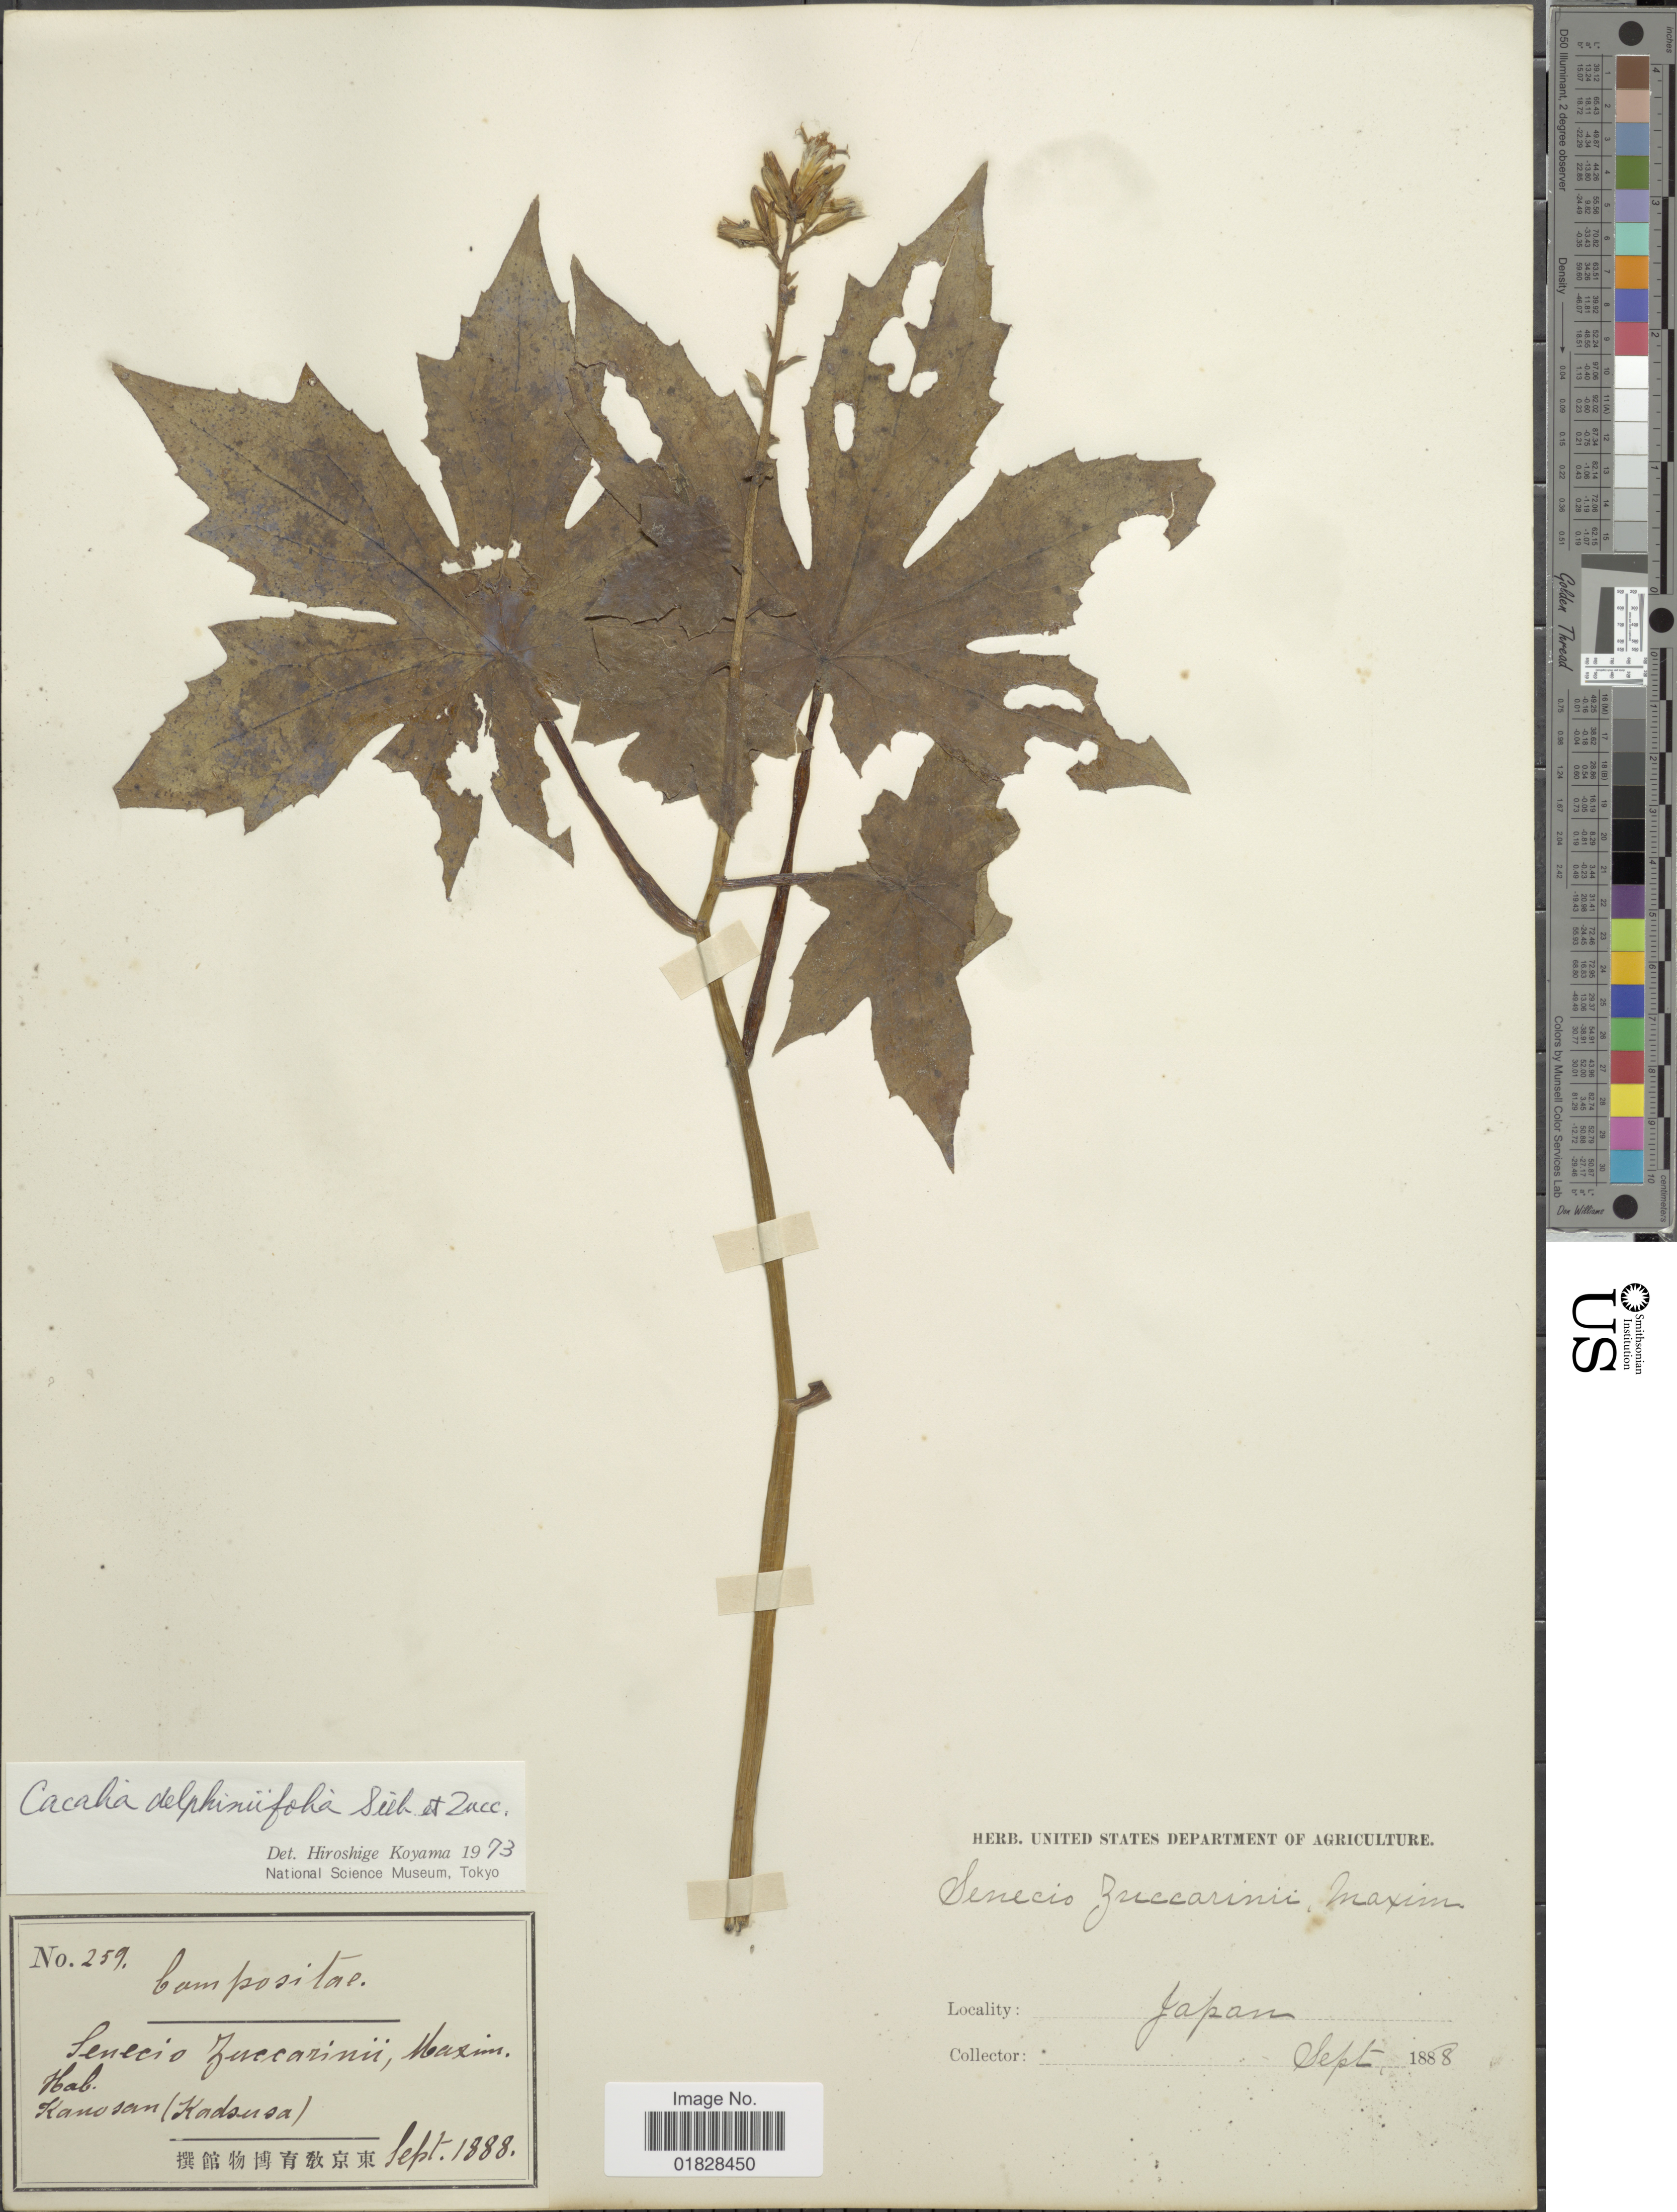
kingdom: Plantae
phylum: Tracheophyta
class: Magnoliopsida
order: Asterales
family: Asteraceae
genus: Parasenecio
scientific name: Parasenecio delphiniifolia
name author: H. Koyama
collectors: United States Department of Agriculture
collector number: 259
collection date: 1888-09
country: Japan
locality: Kanosan (Kadsusa)